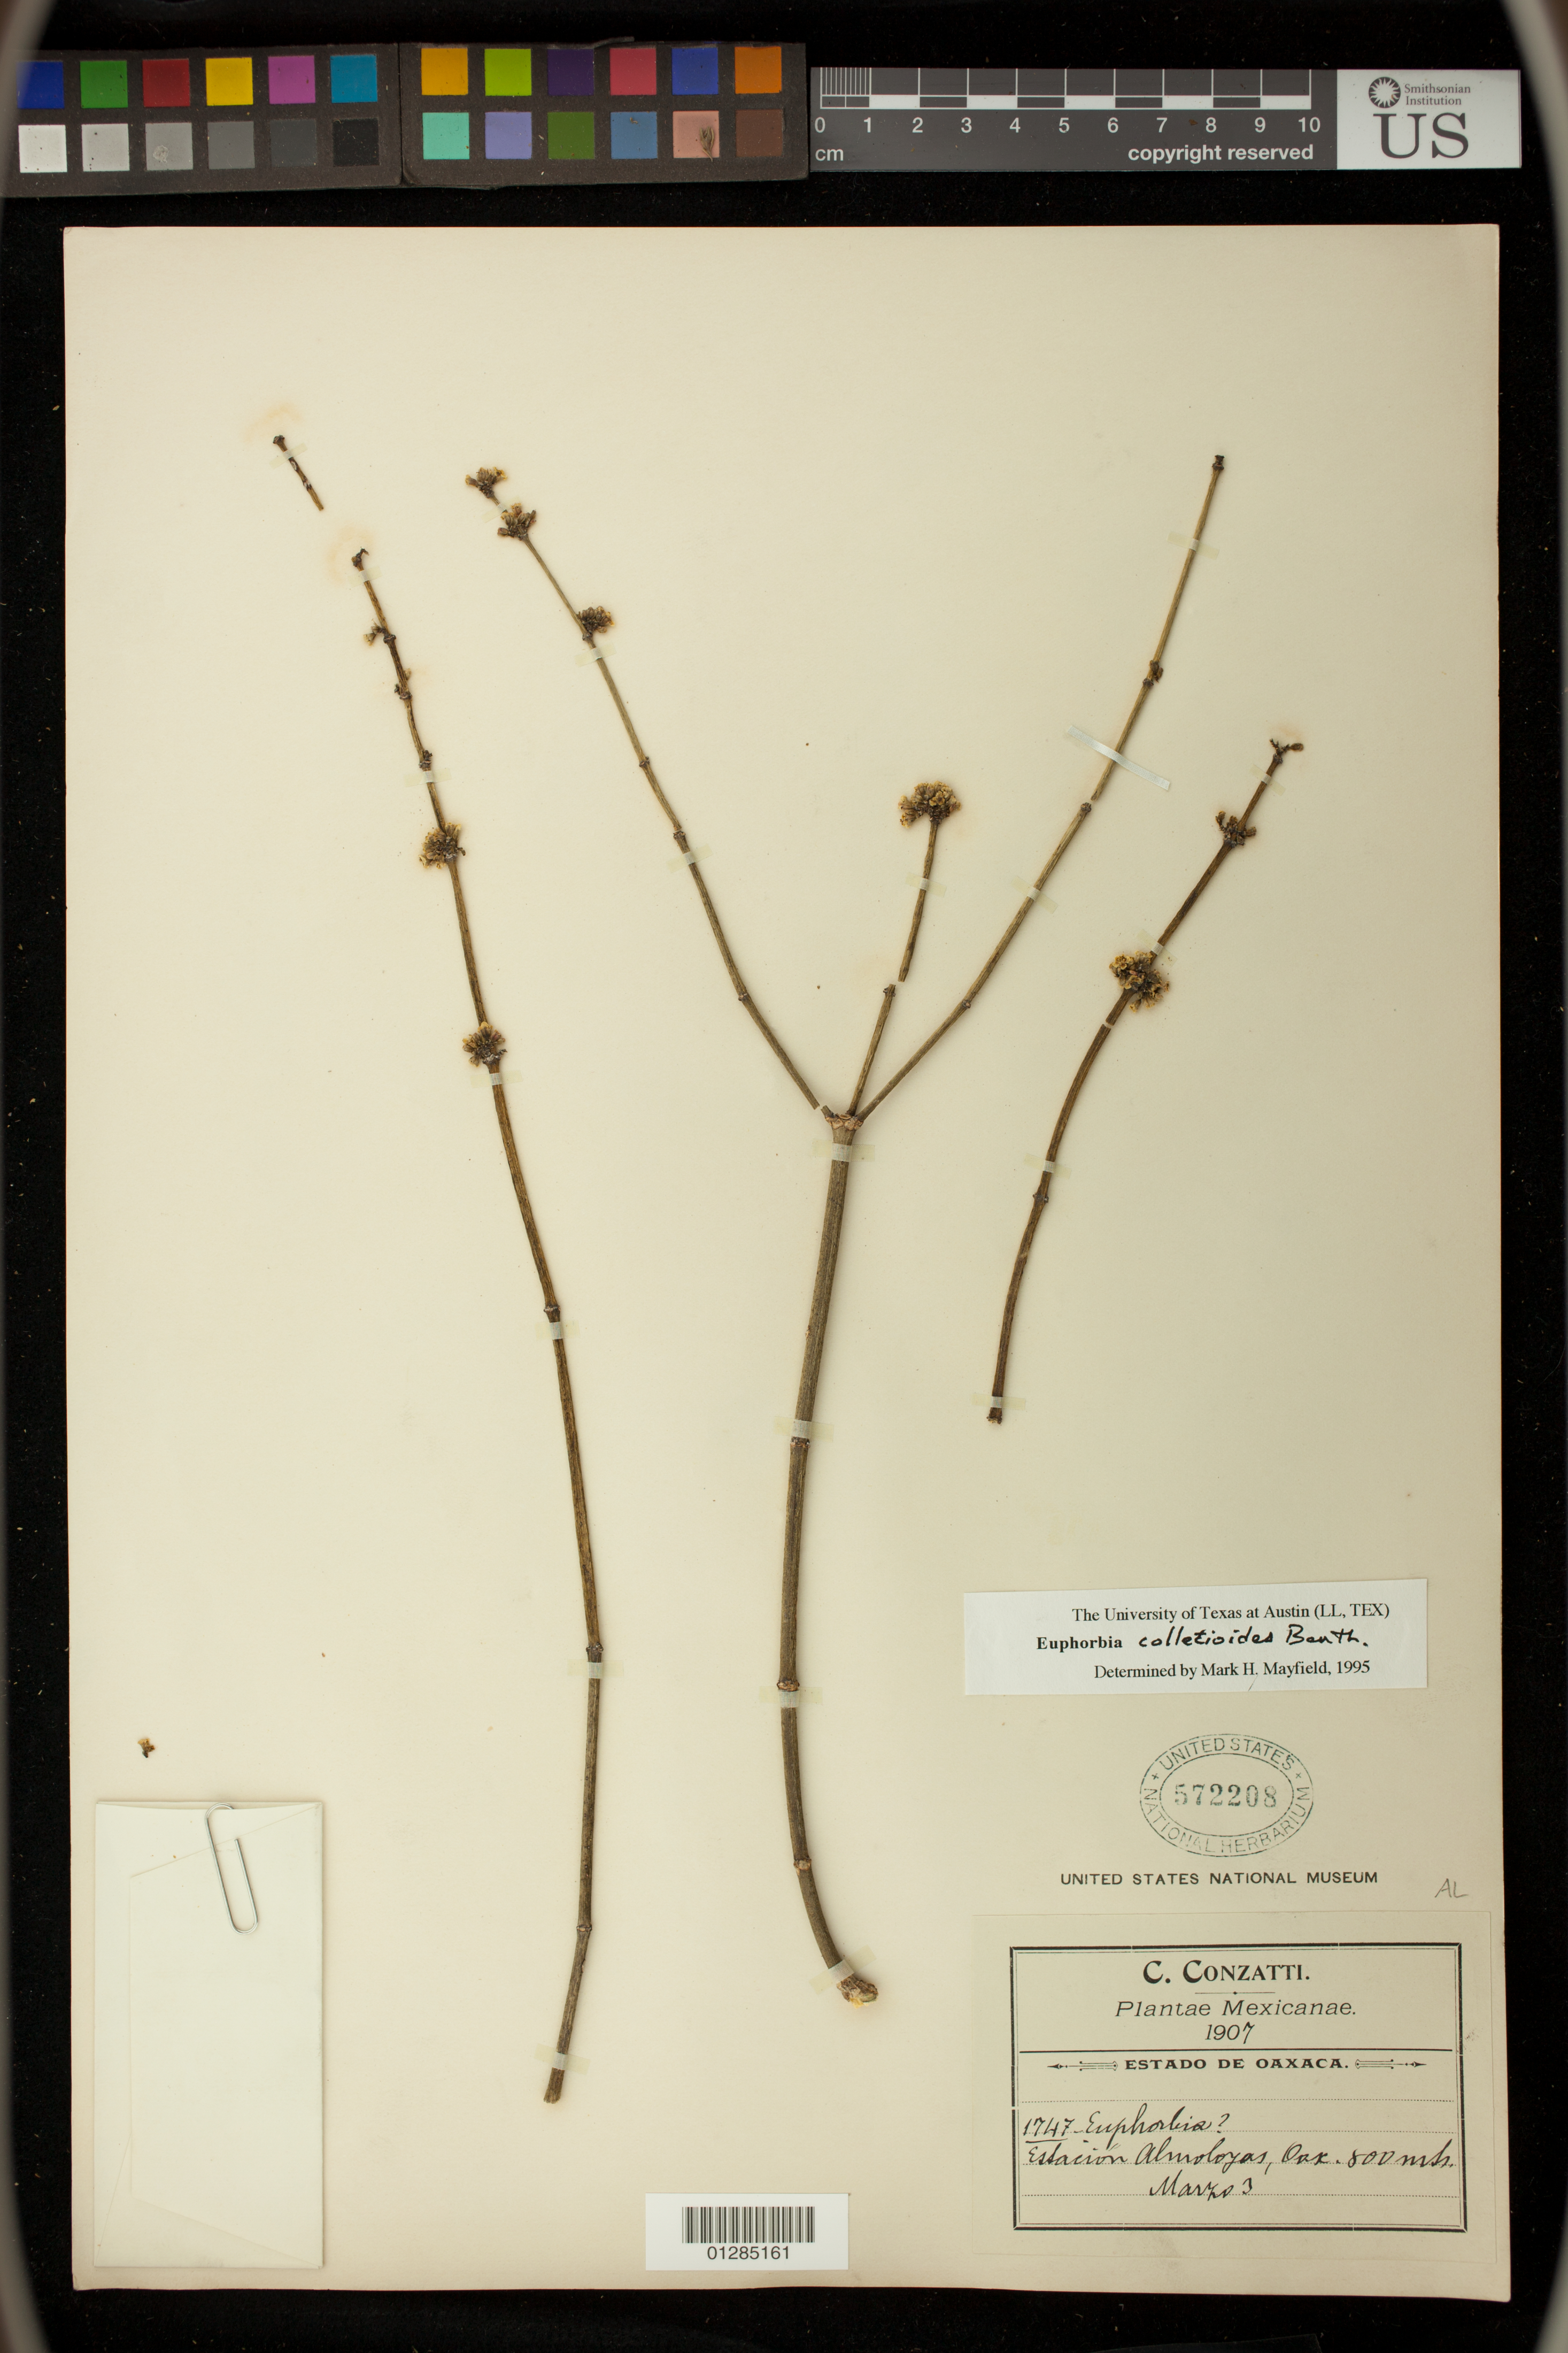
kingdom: Plantae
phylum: Tracheophyta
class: Magnoliopsida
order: Malpighiales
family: Euphorbiaceae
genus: Euphorbia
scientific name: Euphorbia colletioides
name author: Benth.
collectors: C. Conzatti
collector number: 1747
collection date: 1907-03-03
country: Mexico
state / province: Oaxaca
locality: Estación Almoloyas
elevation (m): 800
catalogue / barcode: US 572208